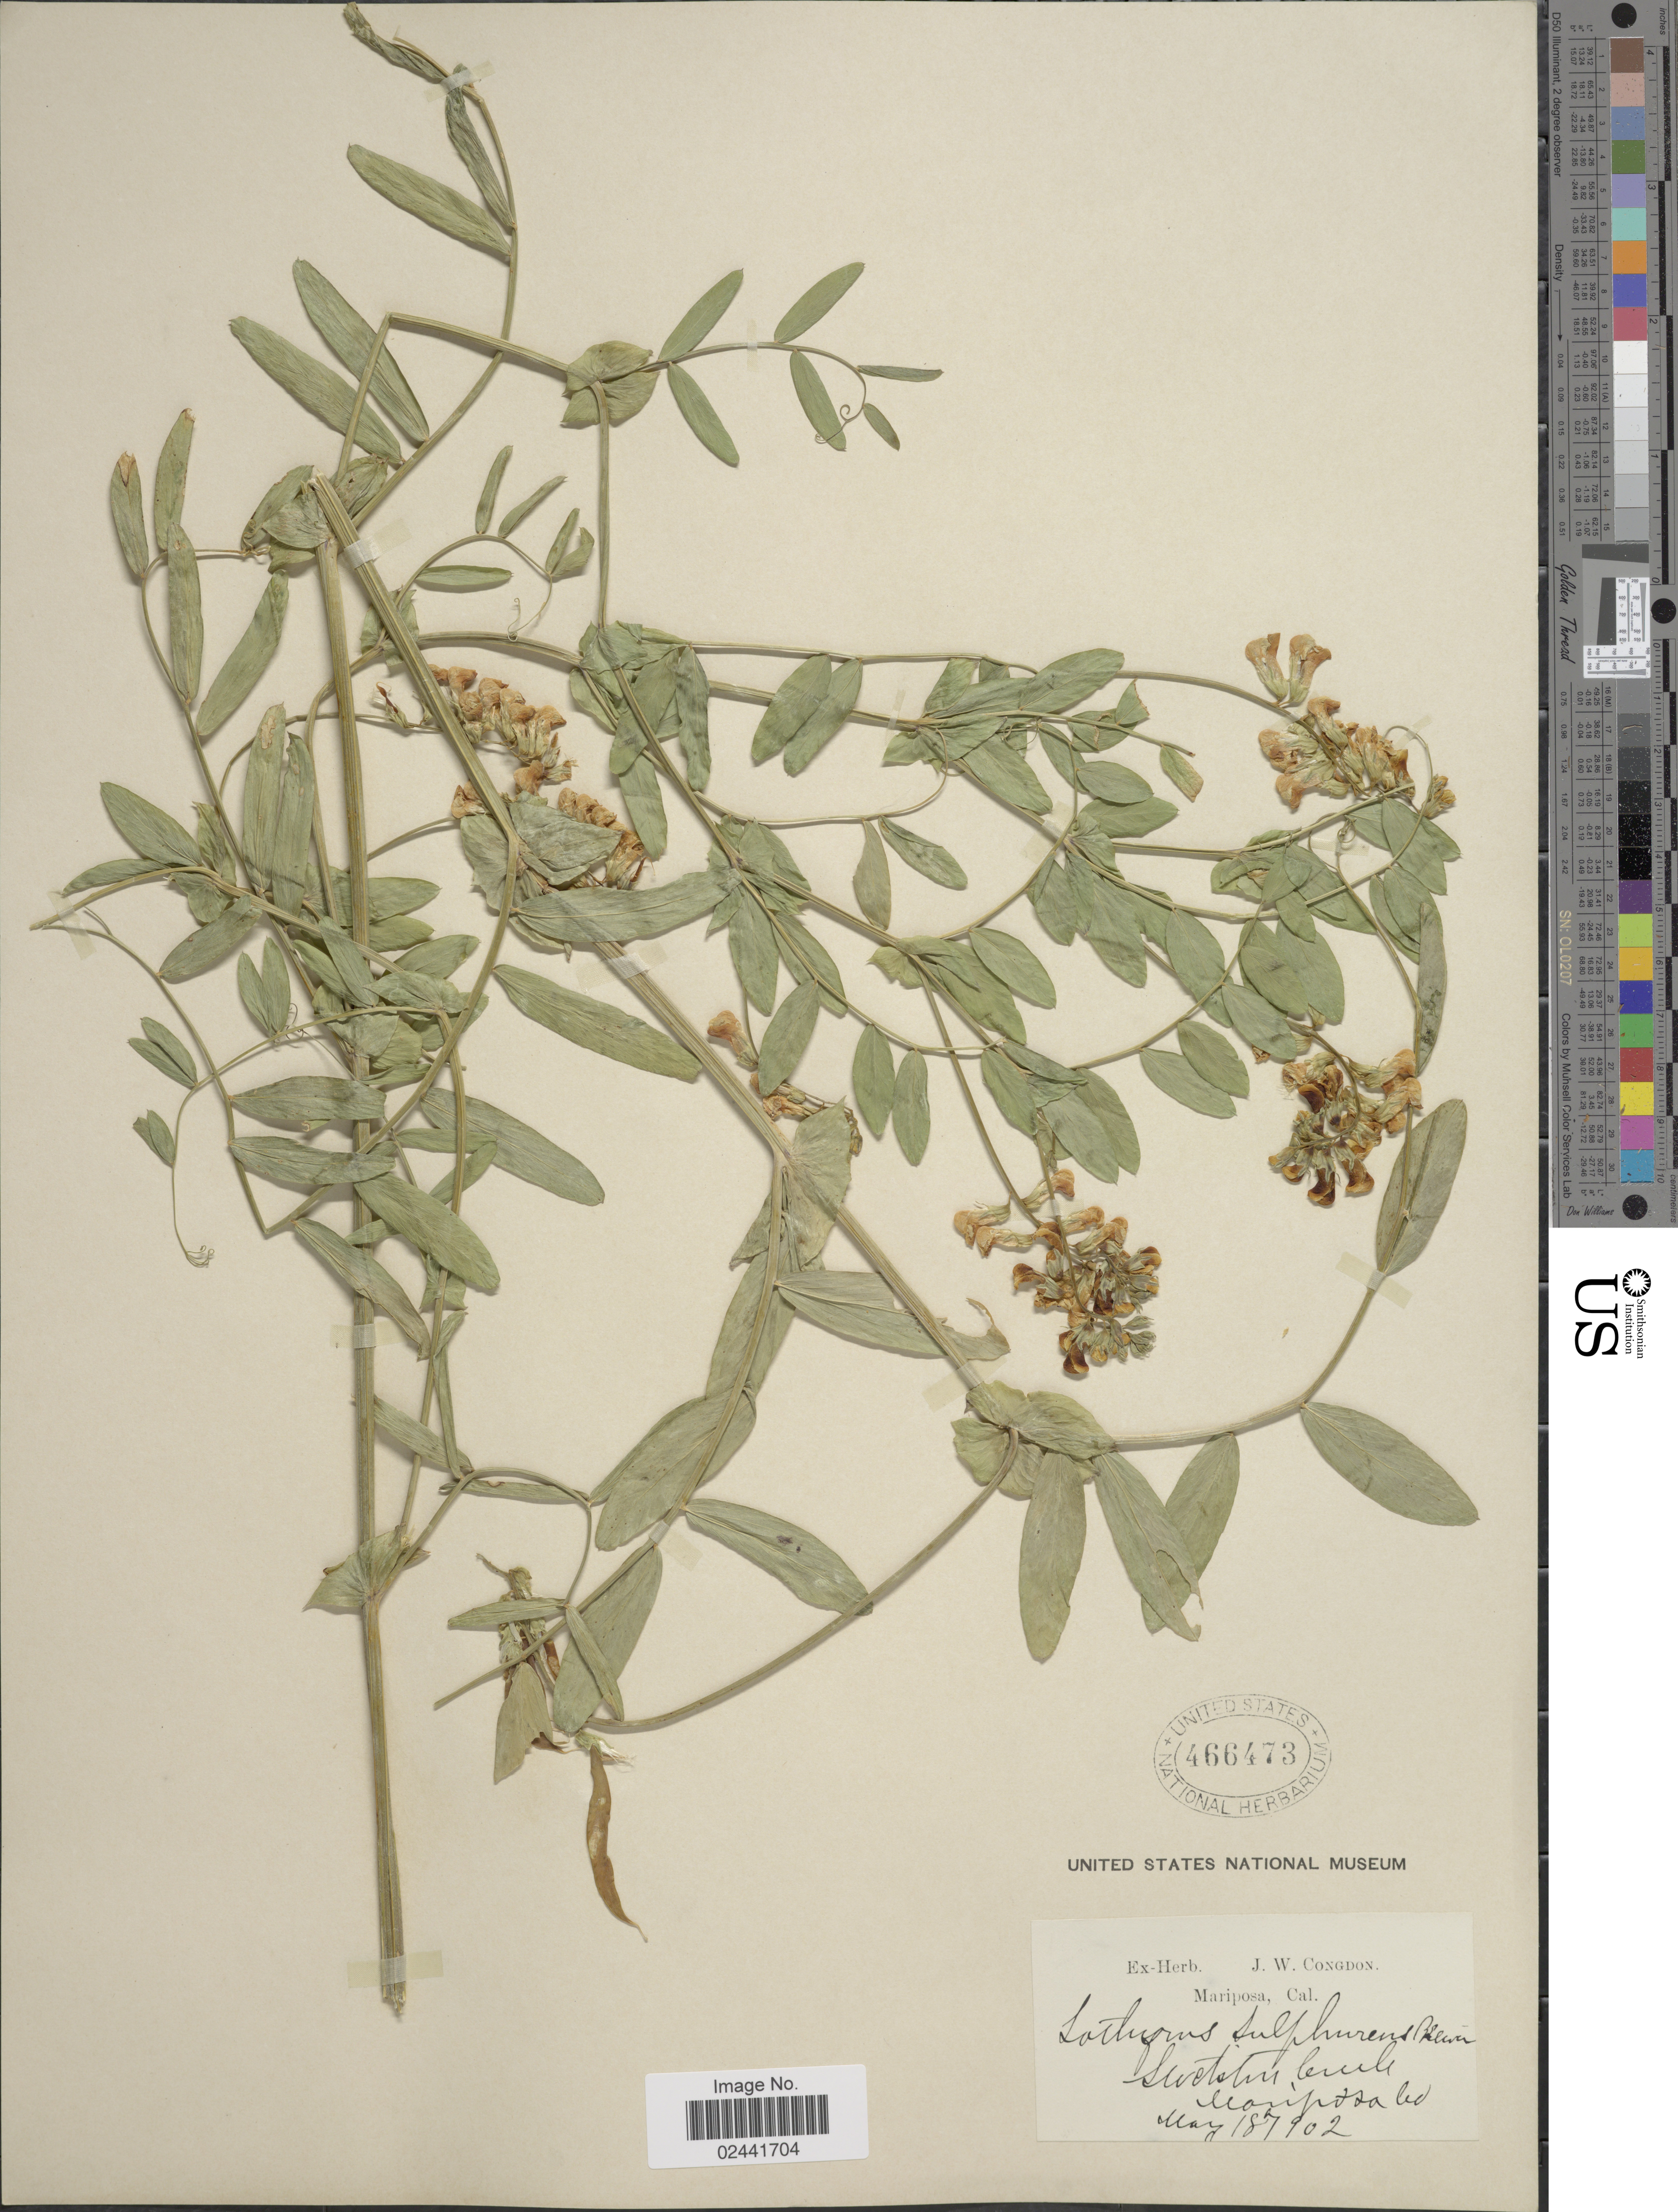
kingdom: Plantae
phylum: Tracheophyta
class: Magnoliopsida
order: Fabales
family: Fabaceae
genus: Lathyrus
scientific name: Lathyrus sulphureus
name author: W.H. Brewer ex A. Gray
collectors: ex herb. J. W. Congdon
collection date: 1902-05-18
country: United States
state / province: California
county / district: Mariposa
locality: Stockton Creek, Mariposa Co.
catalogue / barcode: US 466473